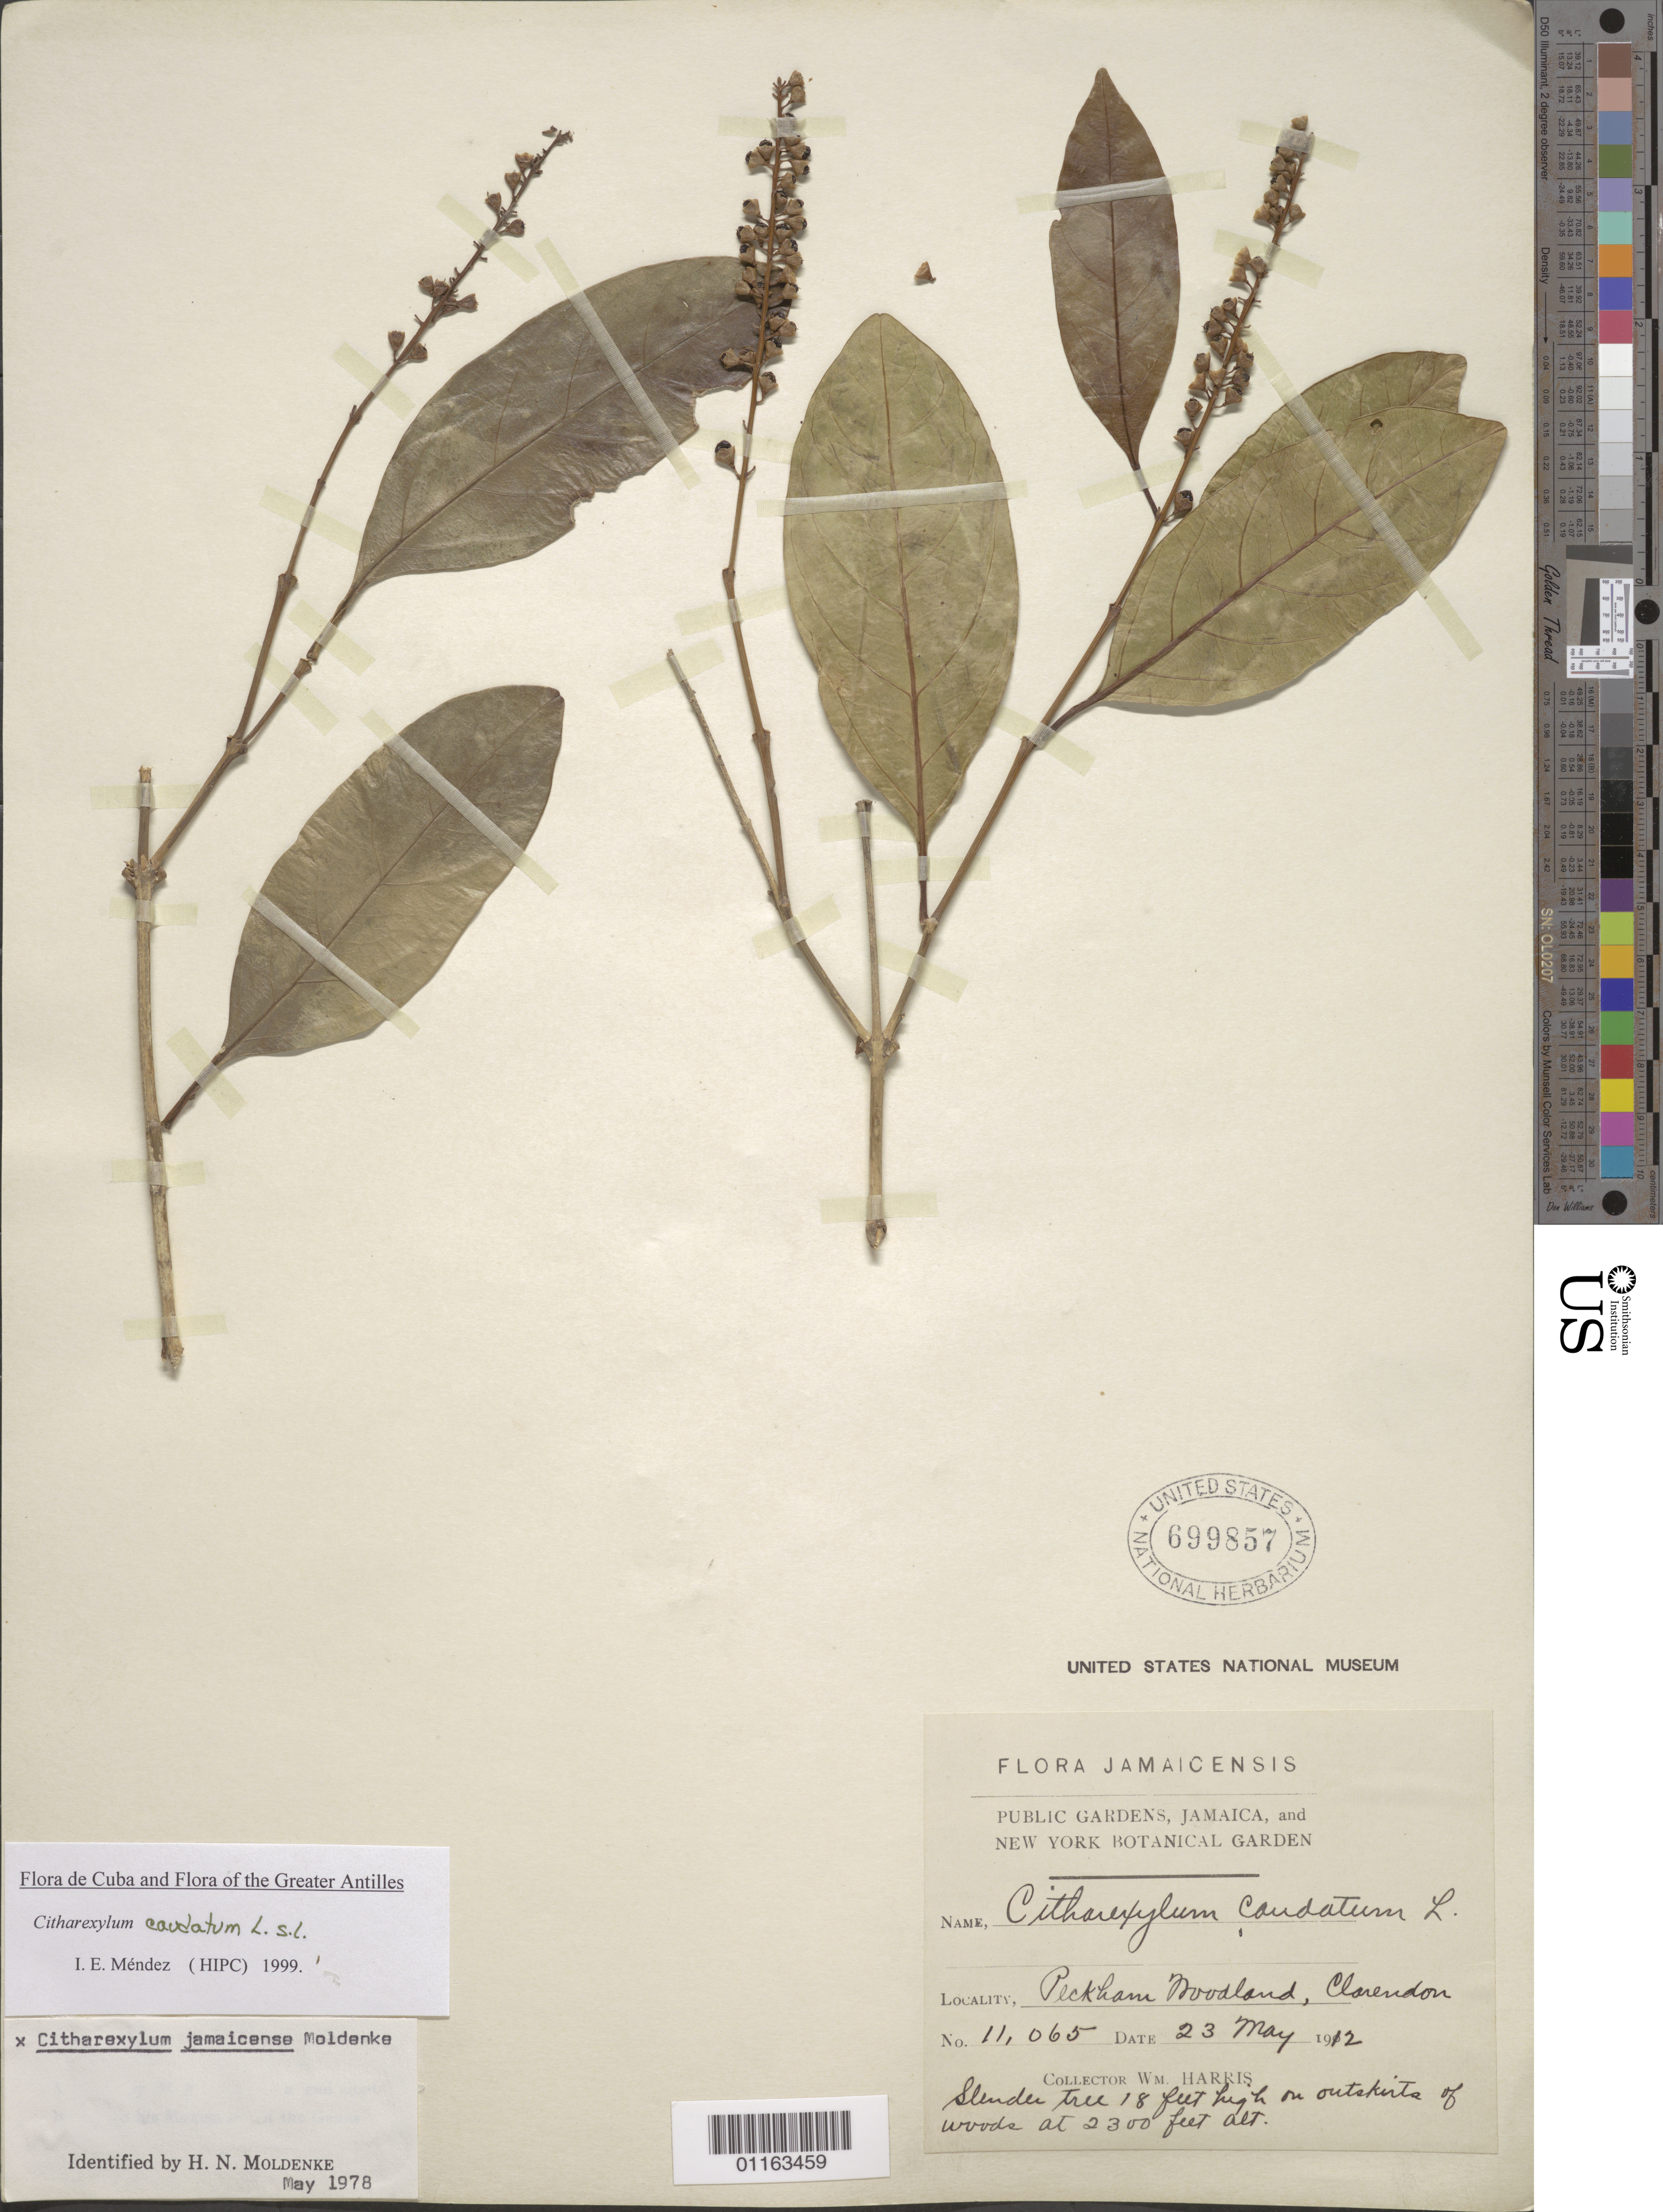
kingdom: Plantae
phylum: Tracheophyta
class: Magnoliopsida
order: Lamiales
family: Verbenaceae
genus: Citharexylum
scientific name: Citharexylum caudatum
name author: L.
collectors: W. Harris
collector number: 11065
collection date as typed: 23 May 1912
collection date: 1912-05-23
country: Jamaica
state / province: Clarendon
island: Jamaica I.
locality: Peckham Woodland, Clarendon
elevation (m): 701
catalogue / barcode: US 699857